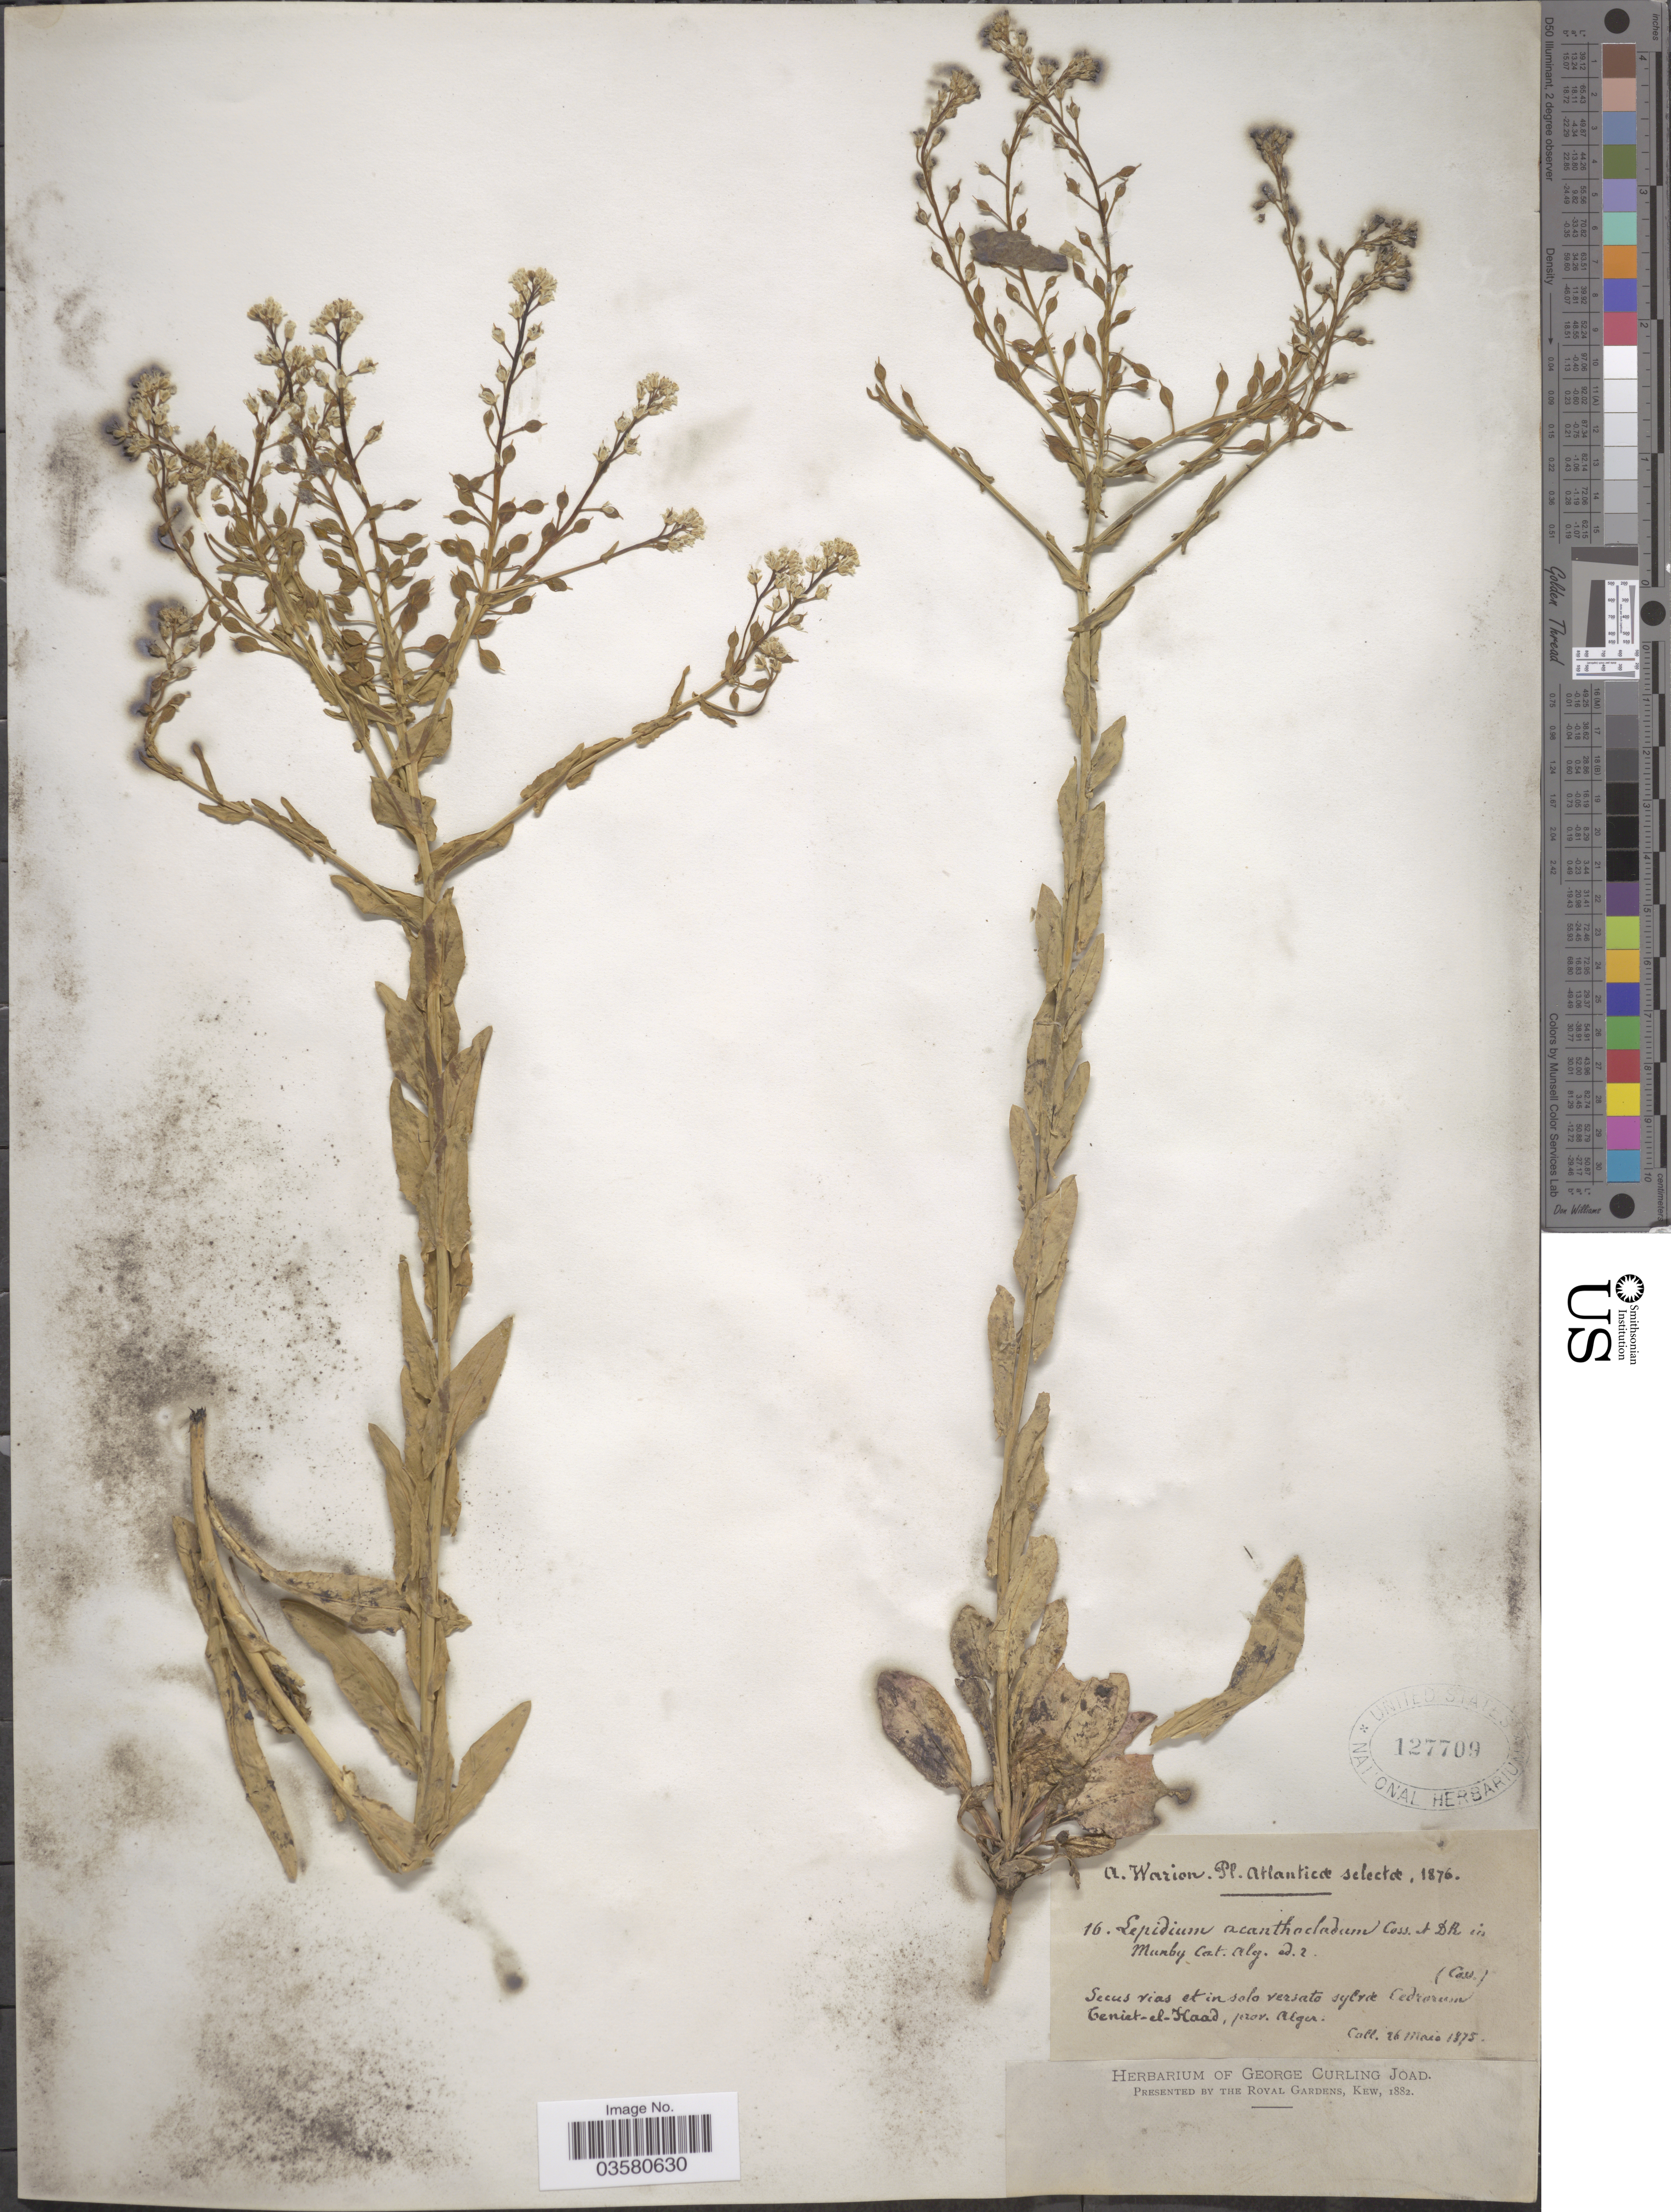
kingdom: Plantae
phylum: Tracheophyta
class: Magnoliopsida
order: Brassicales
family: Brassicaceae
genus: Lepidium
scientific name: Lepidium rigidum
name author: Pomel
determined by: Al-Shehbaz, I. A., (MO), Missouri Botanical Garden (UNITED STATES)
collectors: A. Warion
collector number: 16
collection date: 1875-05-26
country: Algeria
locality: Atlantica selectœ. Secus vias et in solo versato sylvae Cedrorum Teniet-el-Haad, prov. Alger.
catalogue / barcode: US 127709